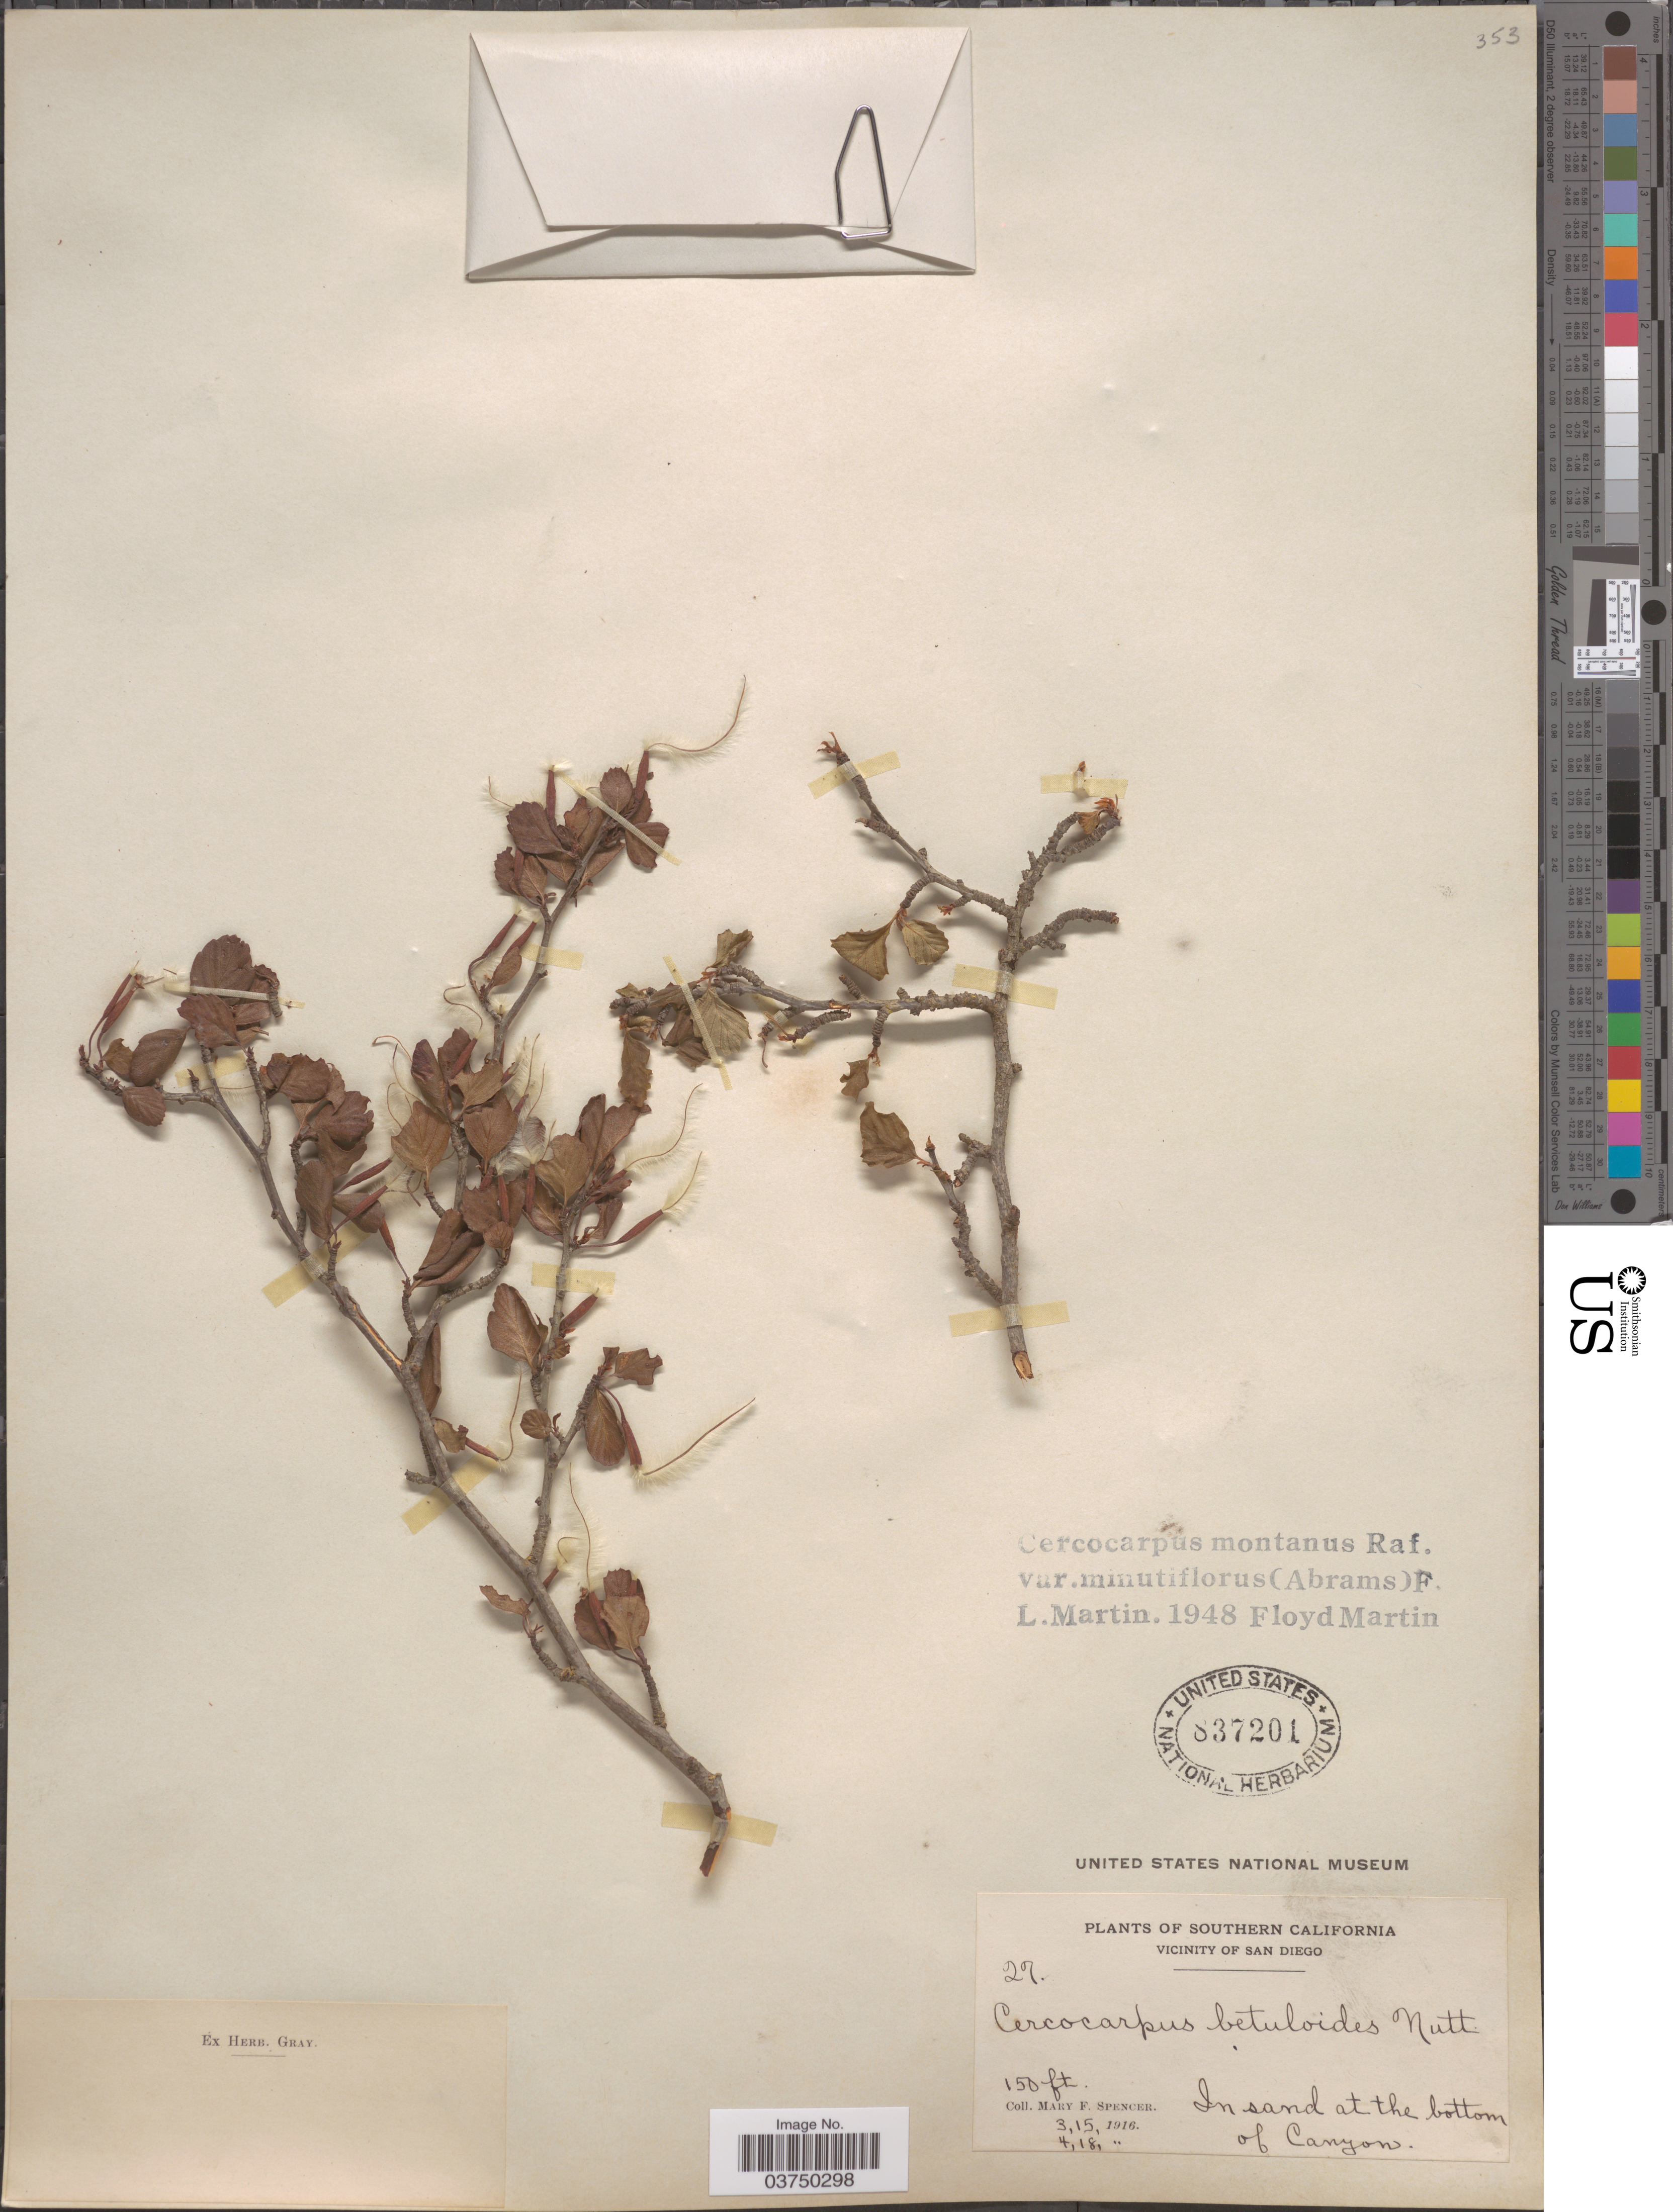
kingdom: Plantae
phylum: Tracheophyta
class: Magnoliopsida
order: Rosales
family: Rosaceae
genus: Cercocarpus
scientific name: Cercocarpus montanus var. minutiflorus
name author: (Abrams) F.L. Martin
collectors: M. Spencer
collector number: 27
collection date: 1916-03-15/1916-04-18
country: United States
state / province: California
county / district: San Diego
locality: Southern California. Vicinity of San Diego. In sand at the bottom of Canyon.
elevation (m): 46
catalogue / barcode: US 837201